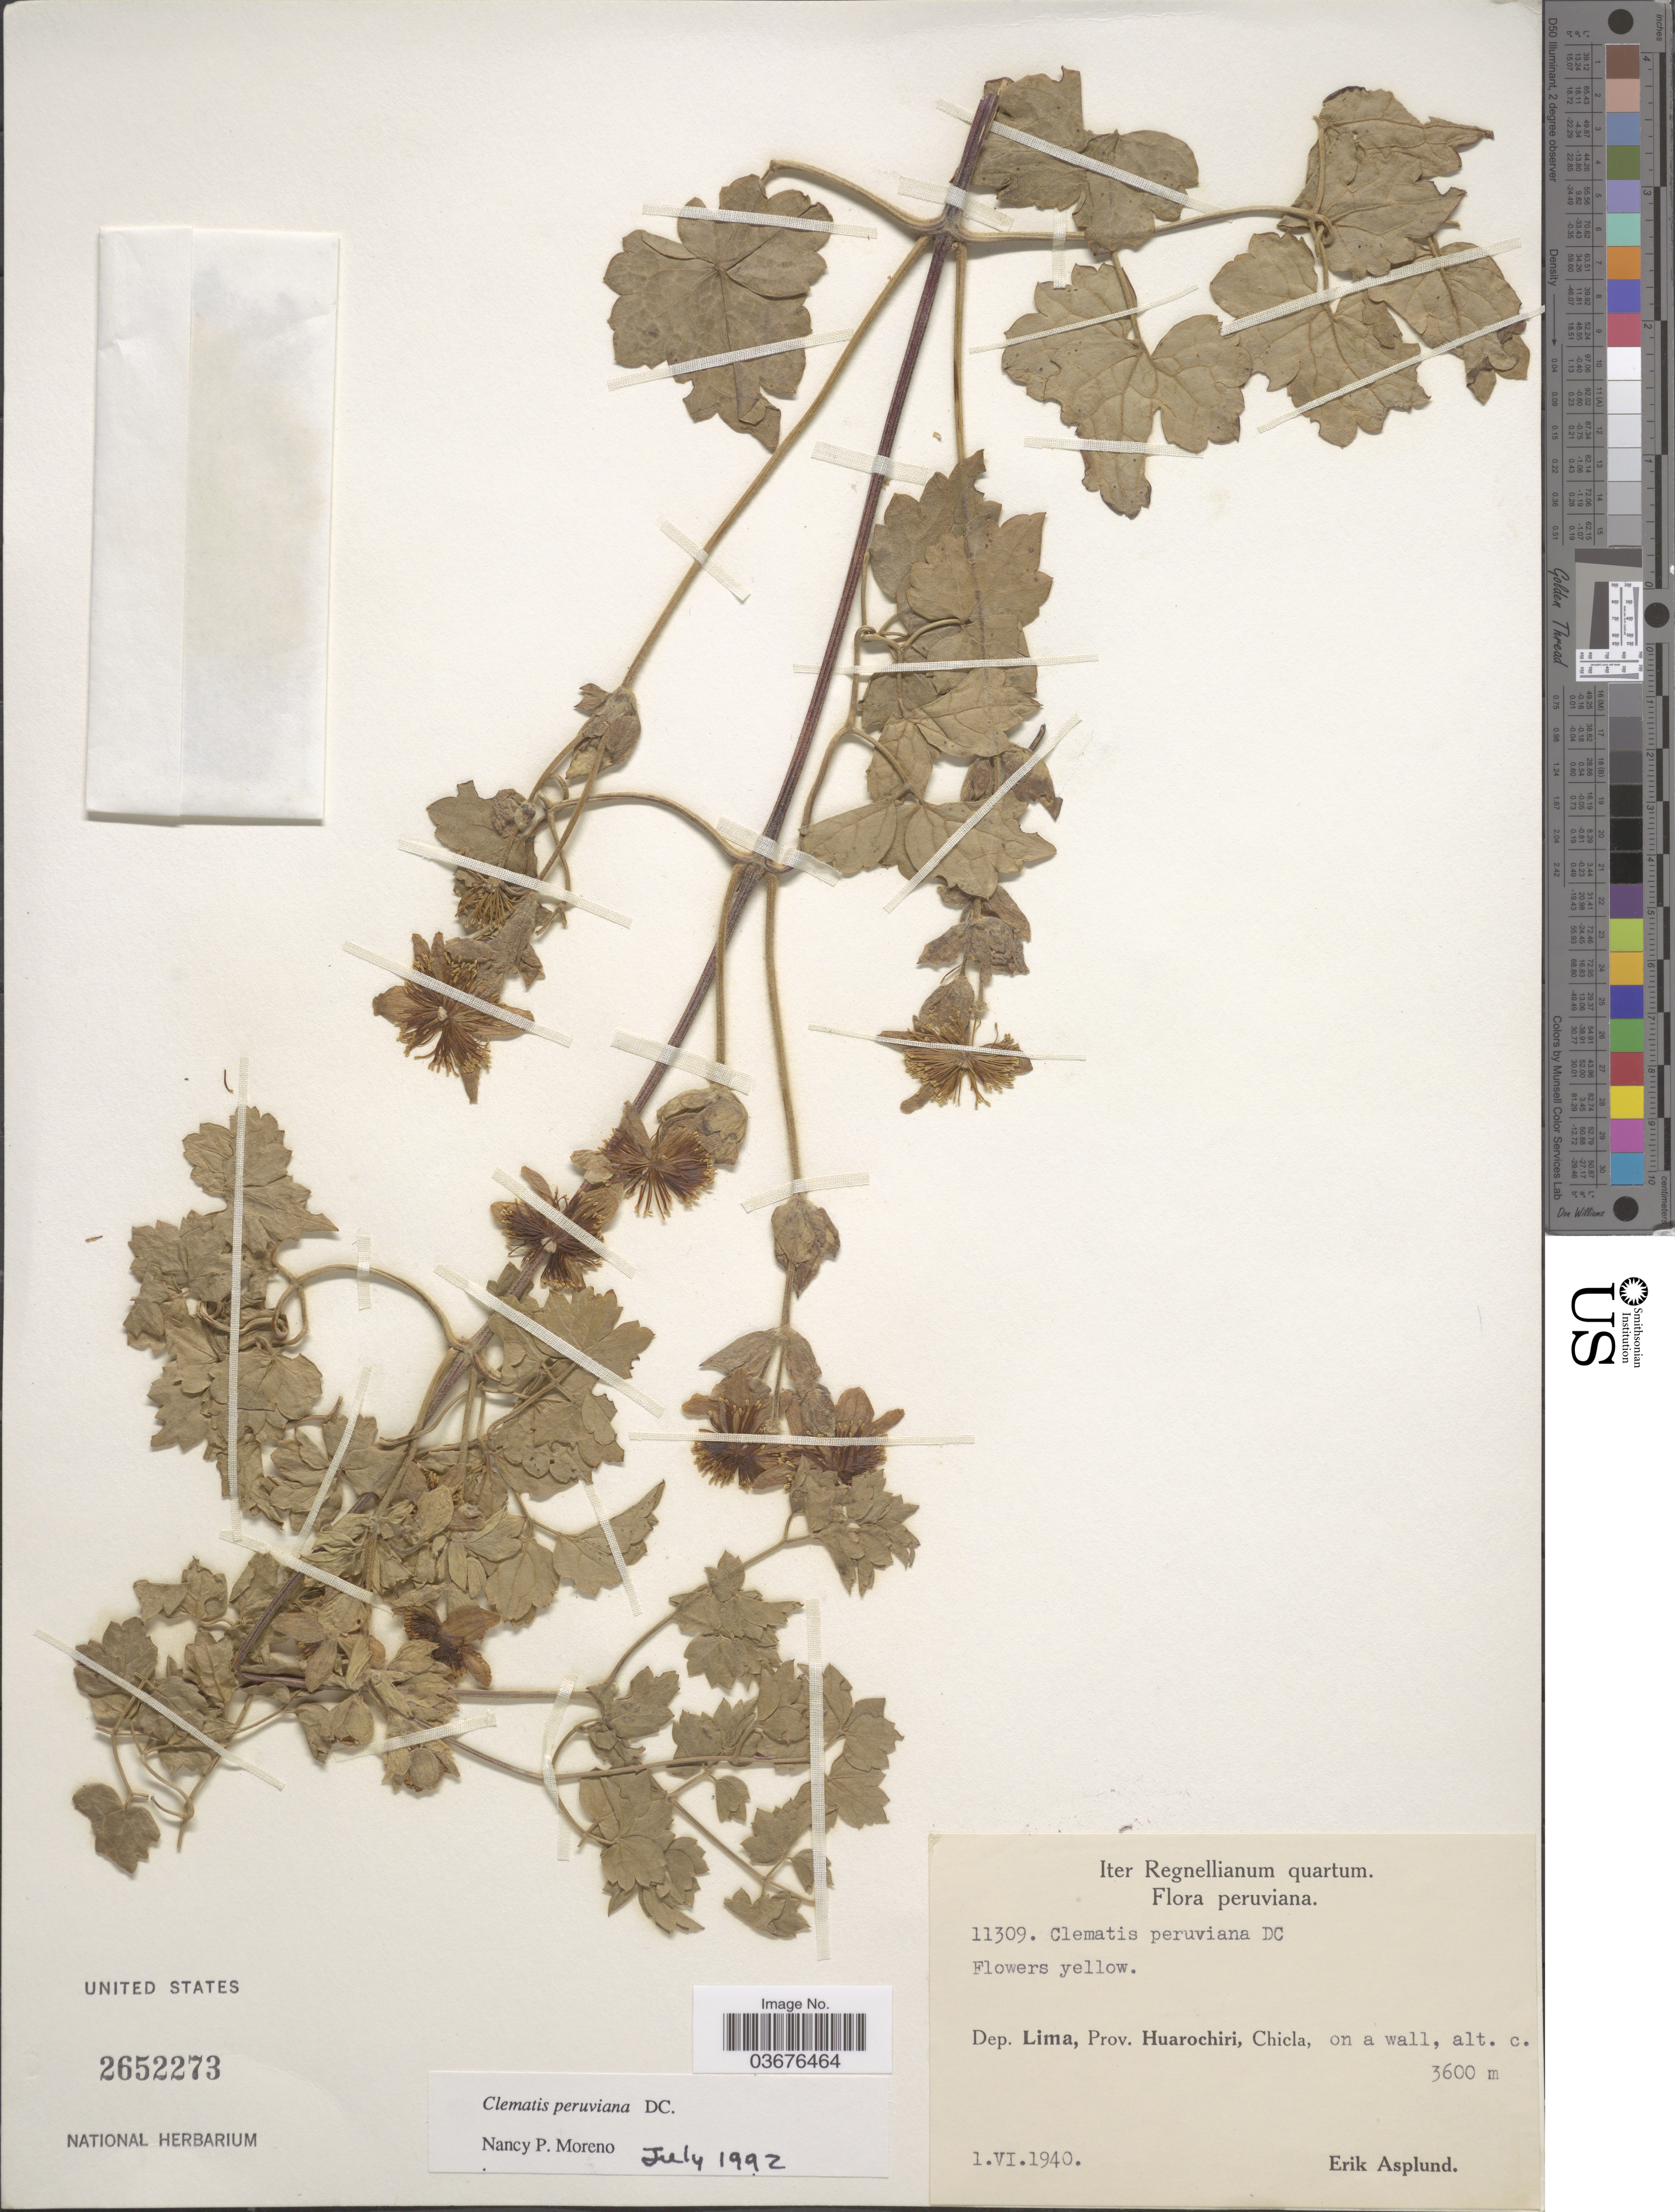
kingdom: Plantae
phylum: Tracheophyta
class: Magnoliopsida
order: Ranunculales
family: Ranunculaceae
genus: Clematis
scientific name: Clematis peruviana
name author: DC.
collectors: E. Asplund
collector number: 11309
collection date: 1940-06-01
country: Peru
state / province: Lima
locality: Dep. Lima, Prov. Huarochiri, Chicla.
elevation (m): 3600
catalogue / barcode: US 2652273